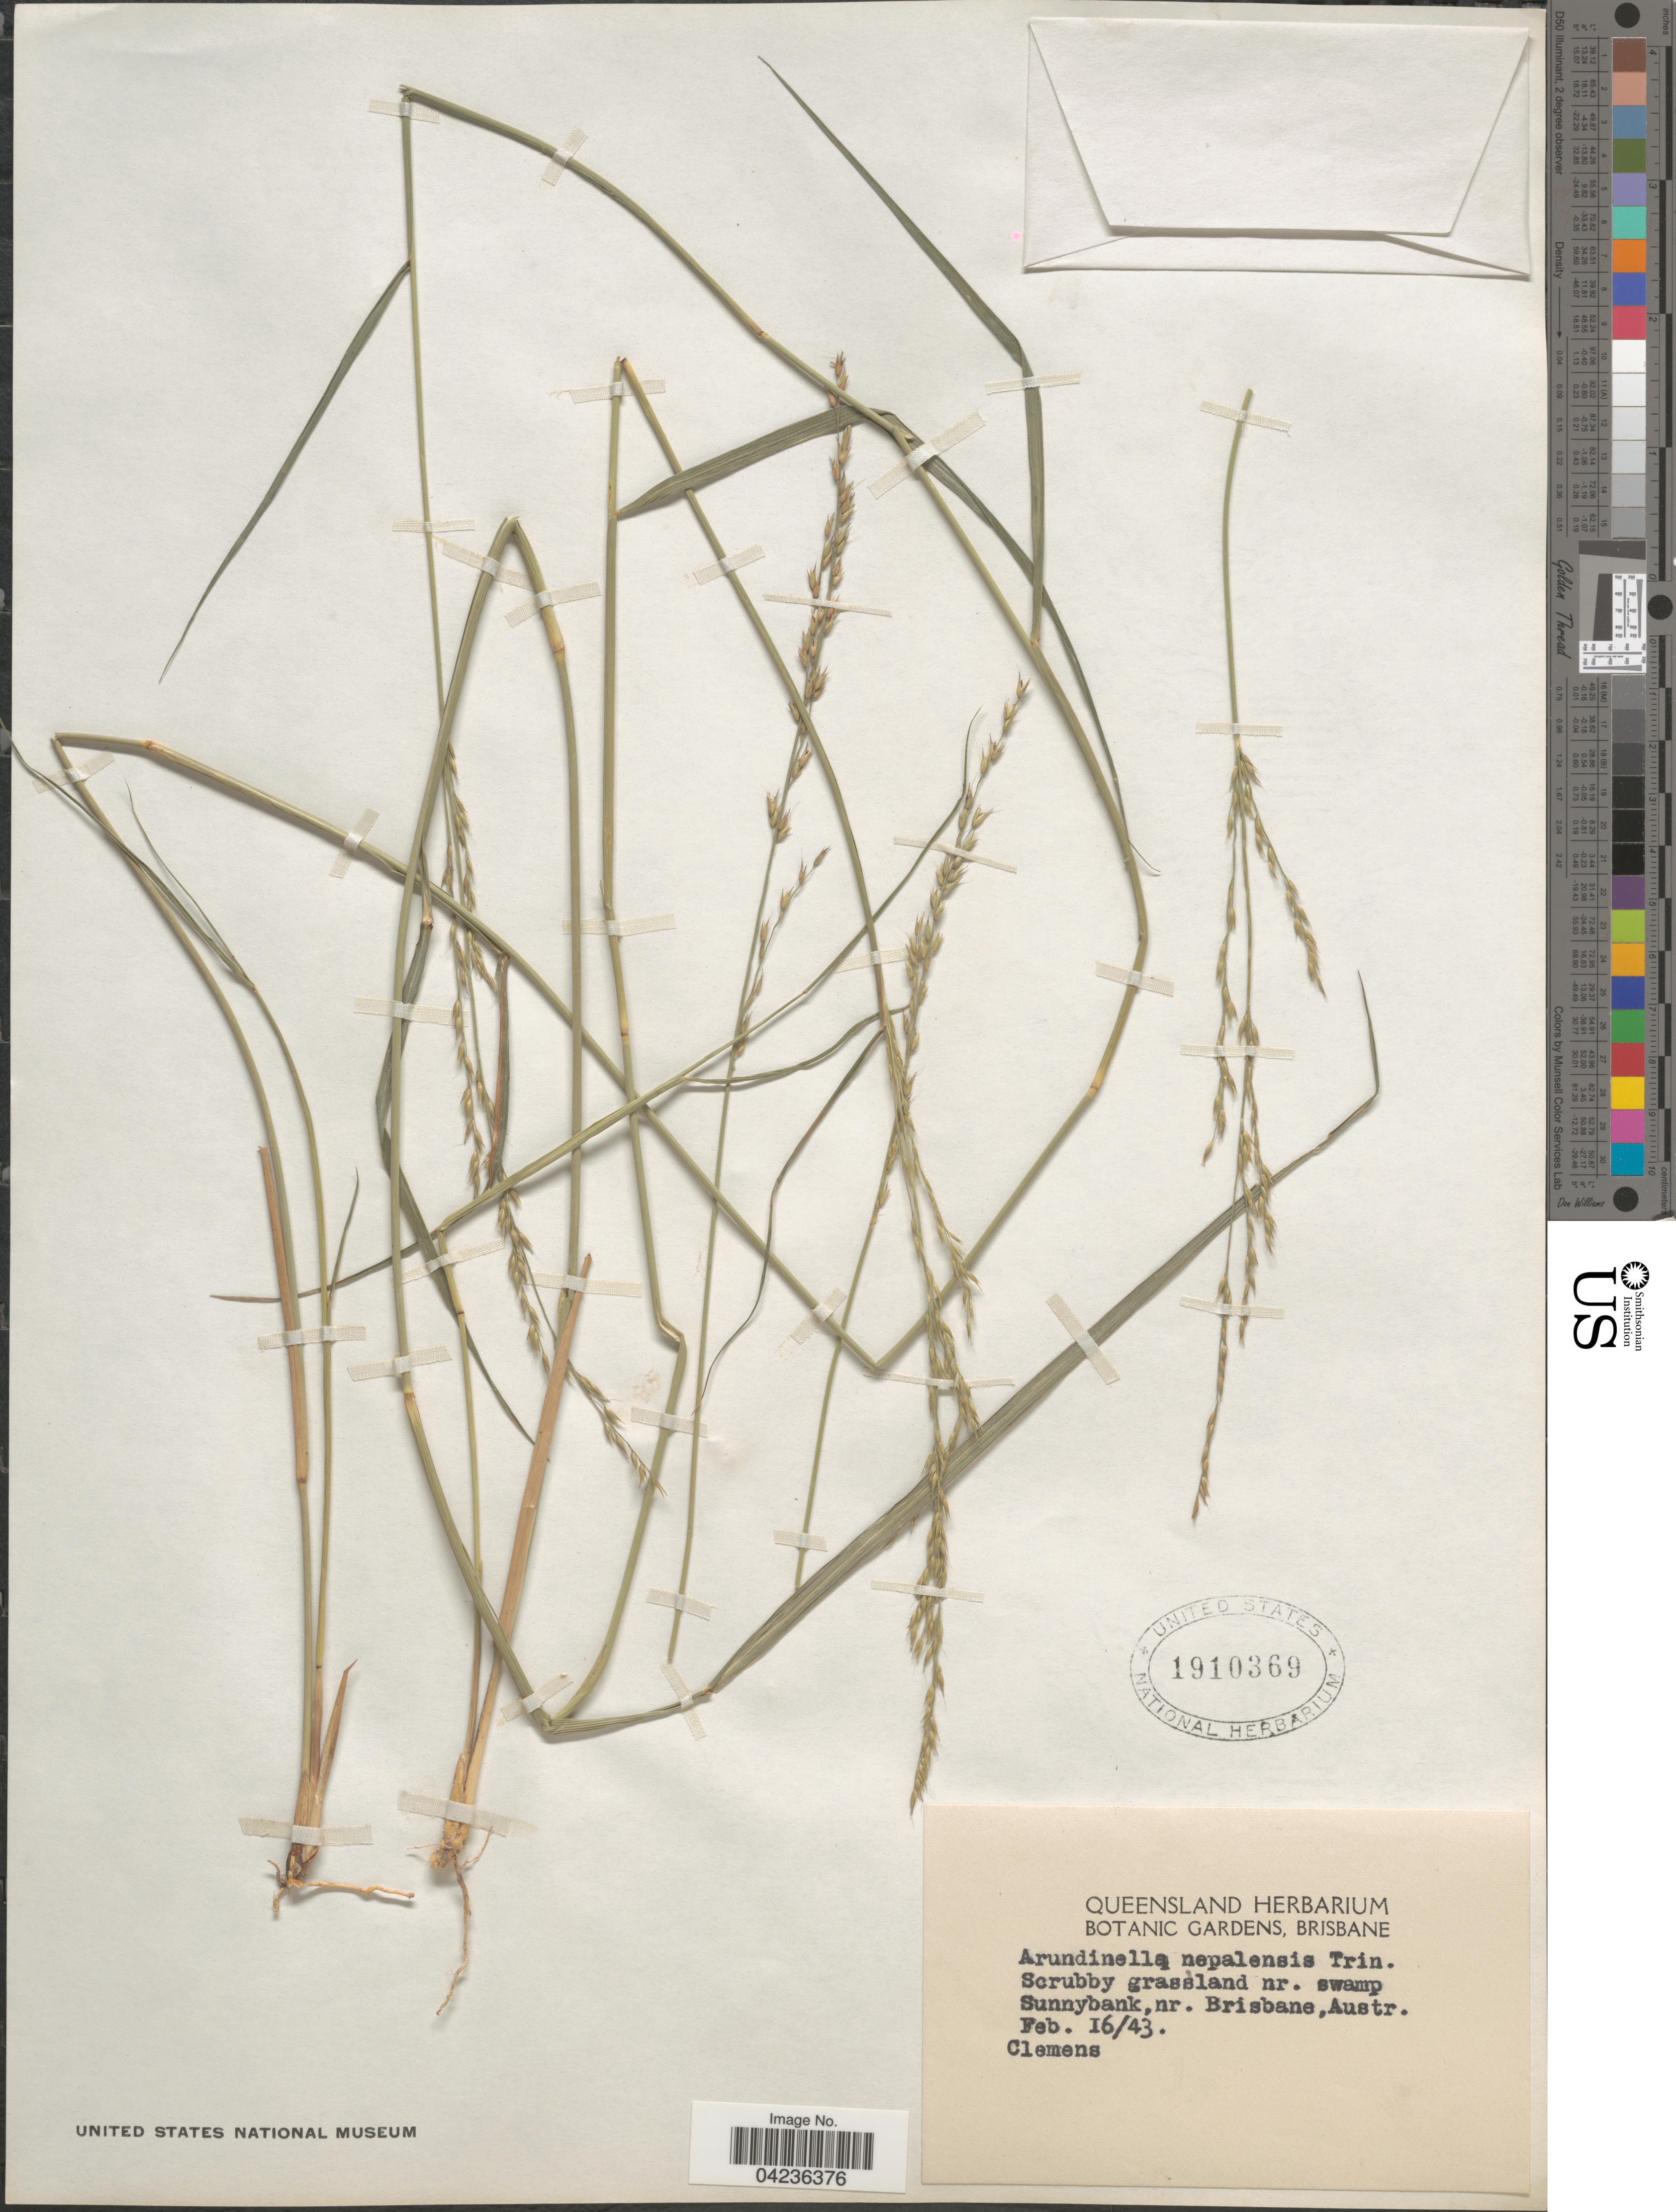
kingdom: Plantae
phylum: Tracheophyta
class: Liliopsida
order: Poales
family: Poaceae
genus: Arundinella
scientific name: Arundinella nepalensis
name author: Trin.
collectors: -. Clemens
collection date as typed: Transcribed d/m/y: 16/2/43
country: Australia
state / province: Queensland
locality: Scrubby grassland nr. swamp Sunnybank, nr. Brisbane.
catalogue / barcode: US 1910369